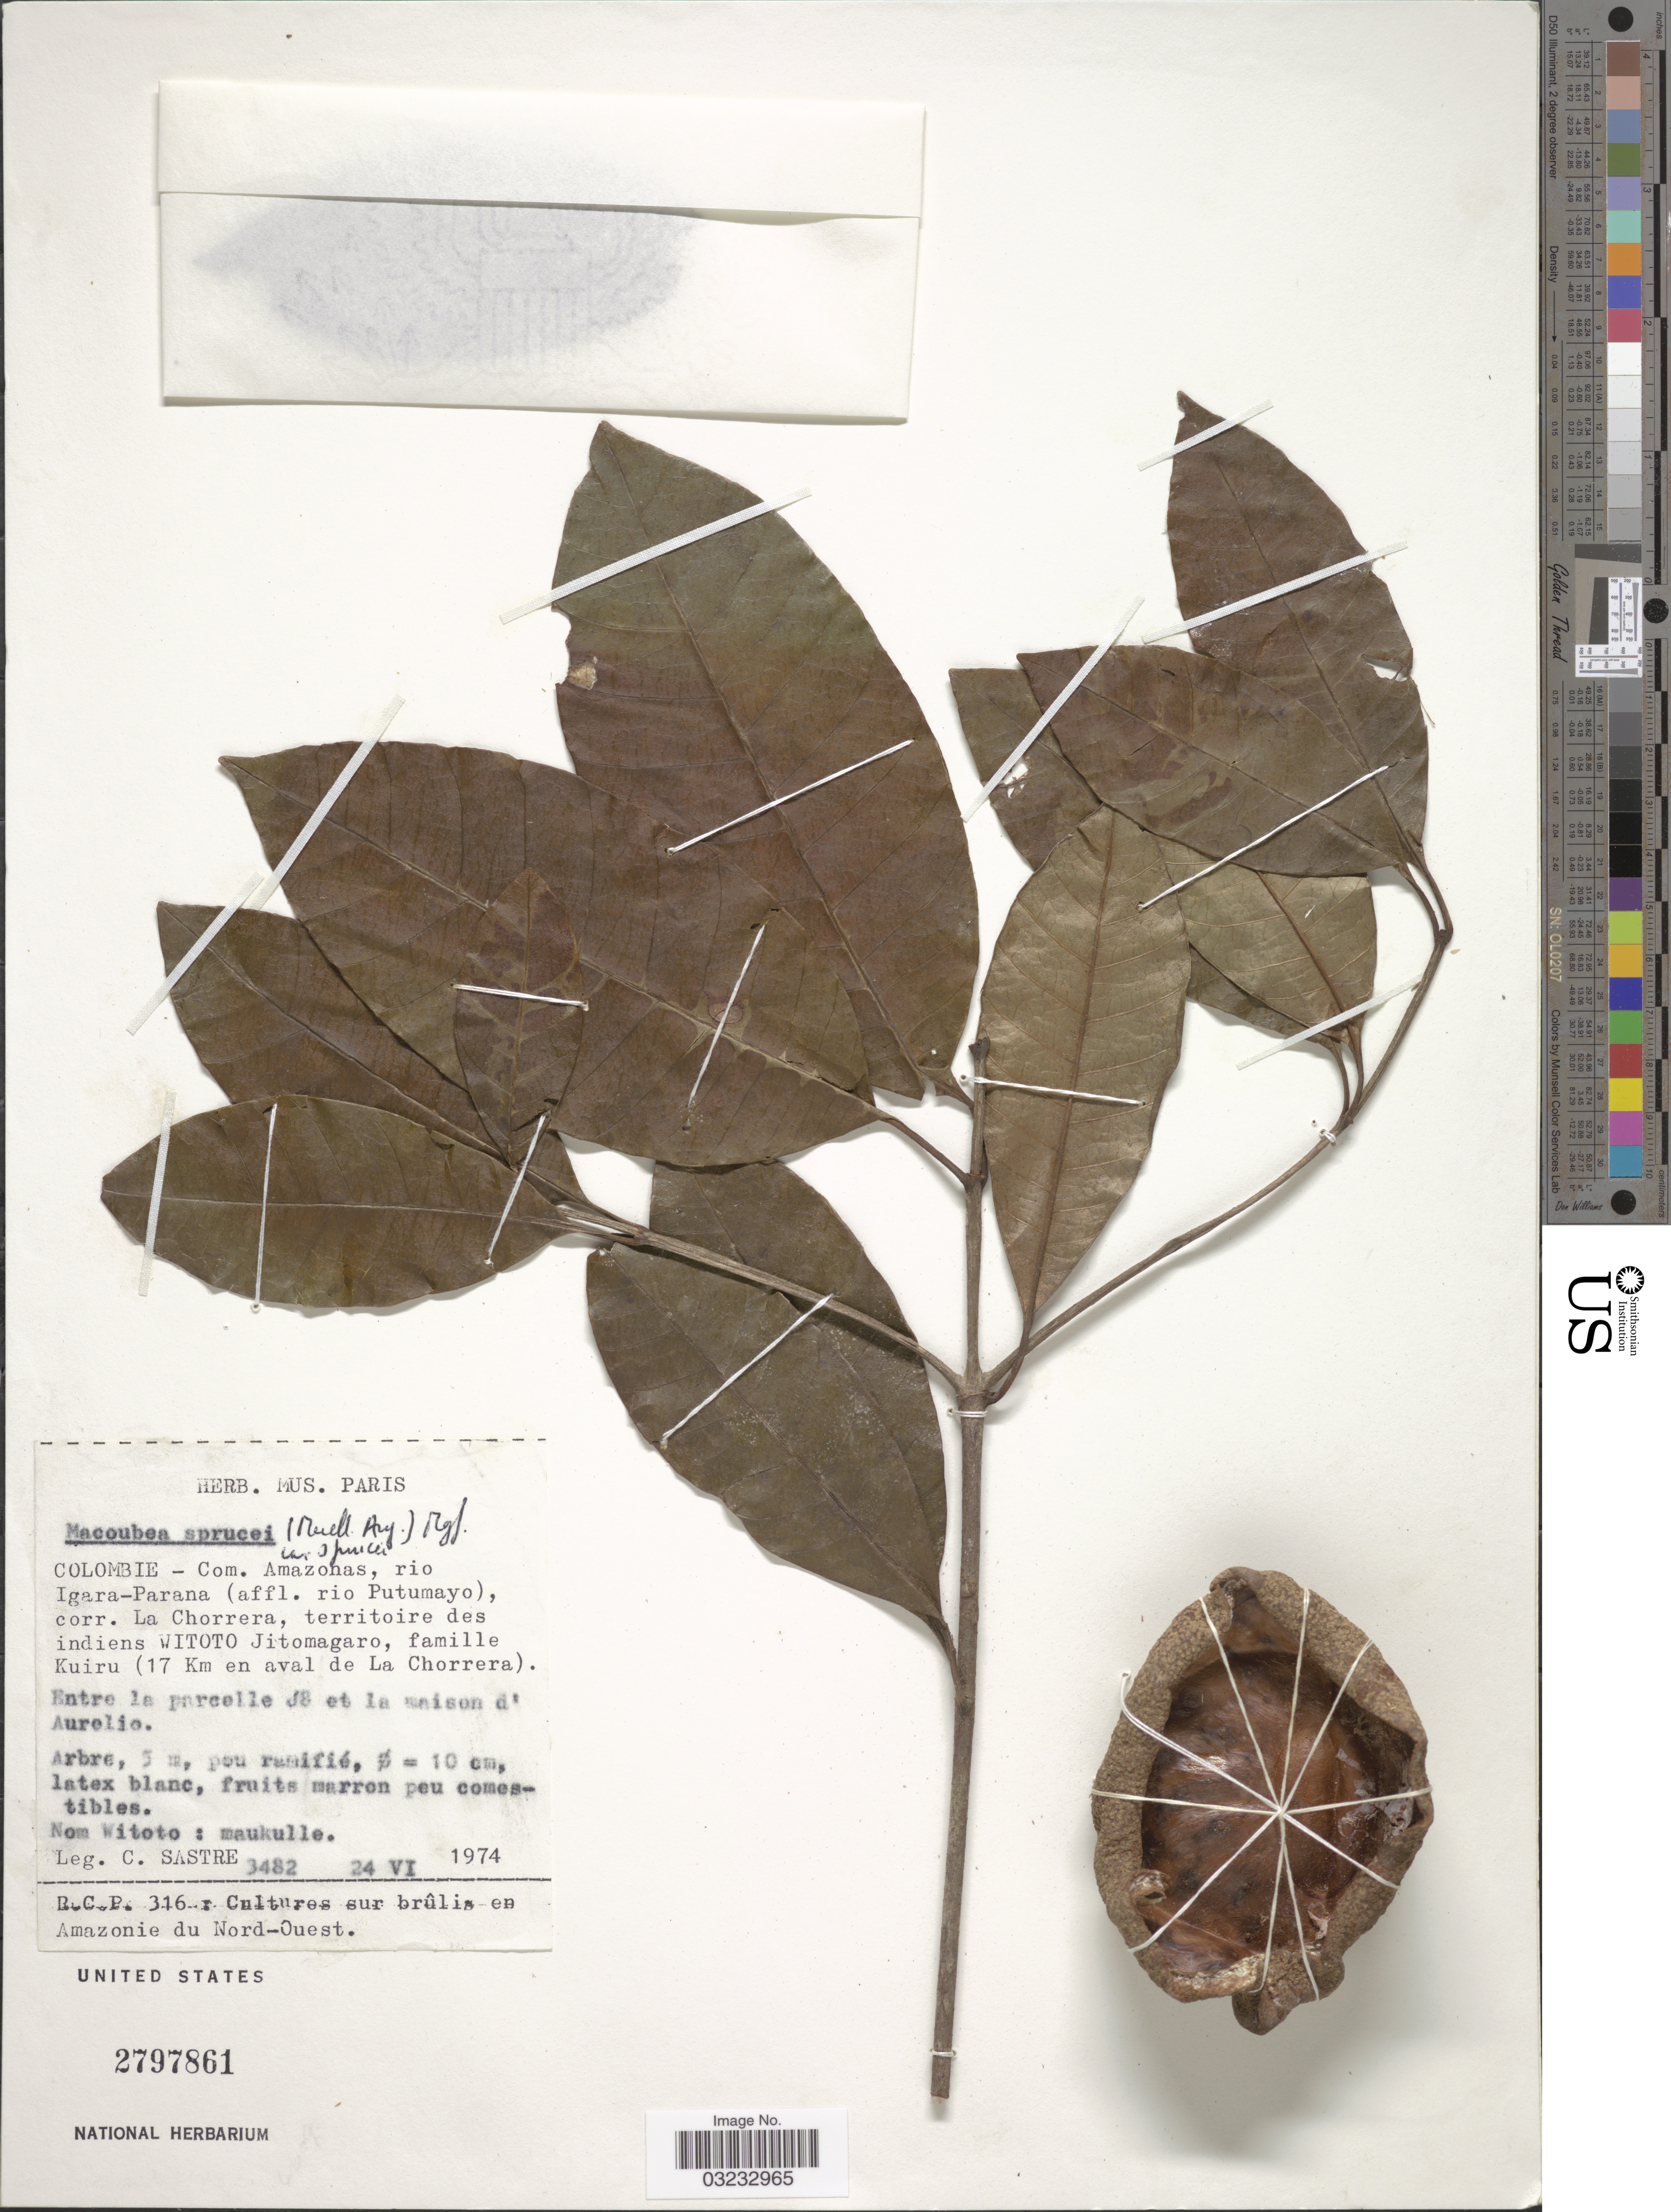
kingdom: Plantae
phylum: Tracheophyta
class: Magnoliopsida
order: Gentianales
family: Apocynaceae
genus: Macoubea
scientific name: Macoubea sprucei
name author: (Müll. Arg.) Markgr.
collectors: C. Sastre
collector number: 3482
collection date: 1974-06-24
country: Colombia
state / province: Amazônas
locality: Com. Amazonas, rio Igara-Parana (affl. rio Putumayo), corr. La Chorrera, territoire des indiens Witoto Jitomagaro, famille Kuiru (17 Km en aval de La Chorrera), Entre la parcelle J8 et la maison d' Aurelie [interpreted].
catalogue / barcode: US 2797861